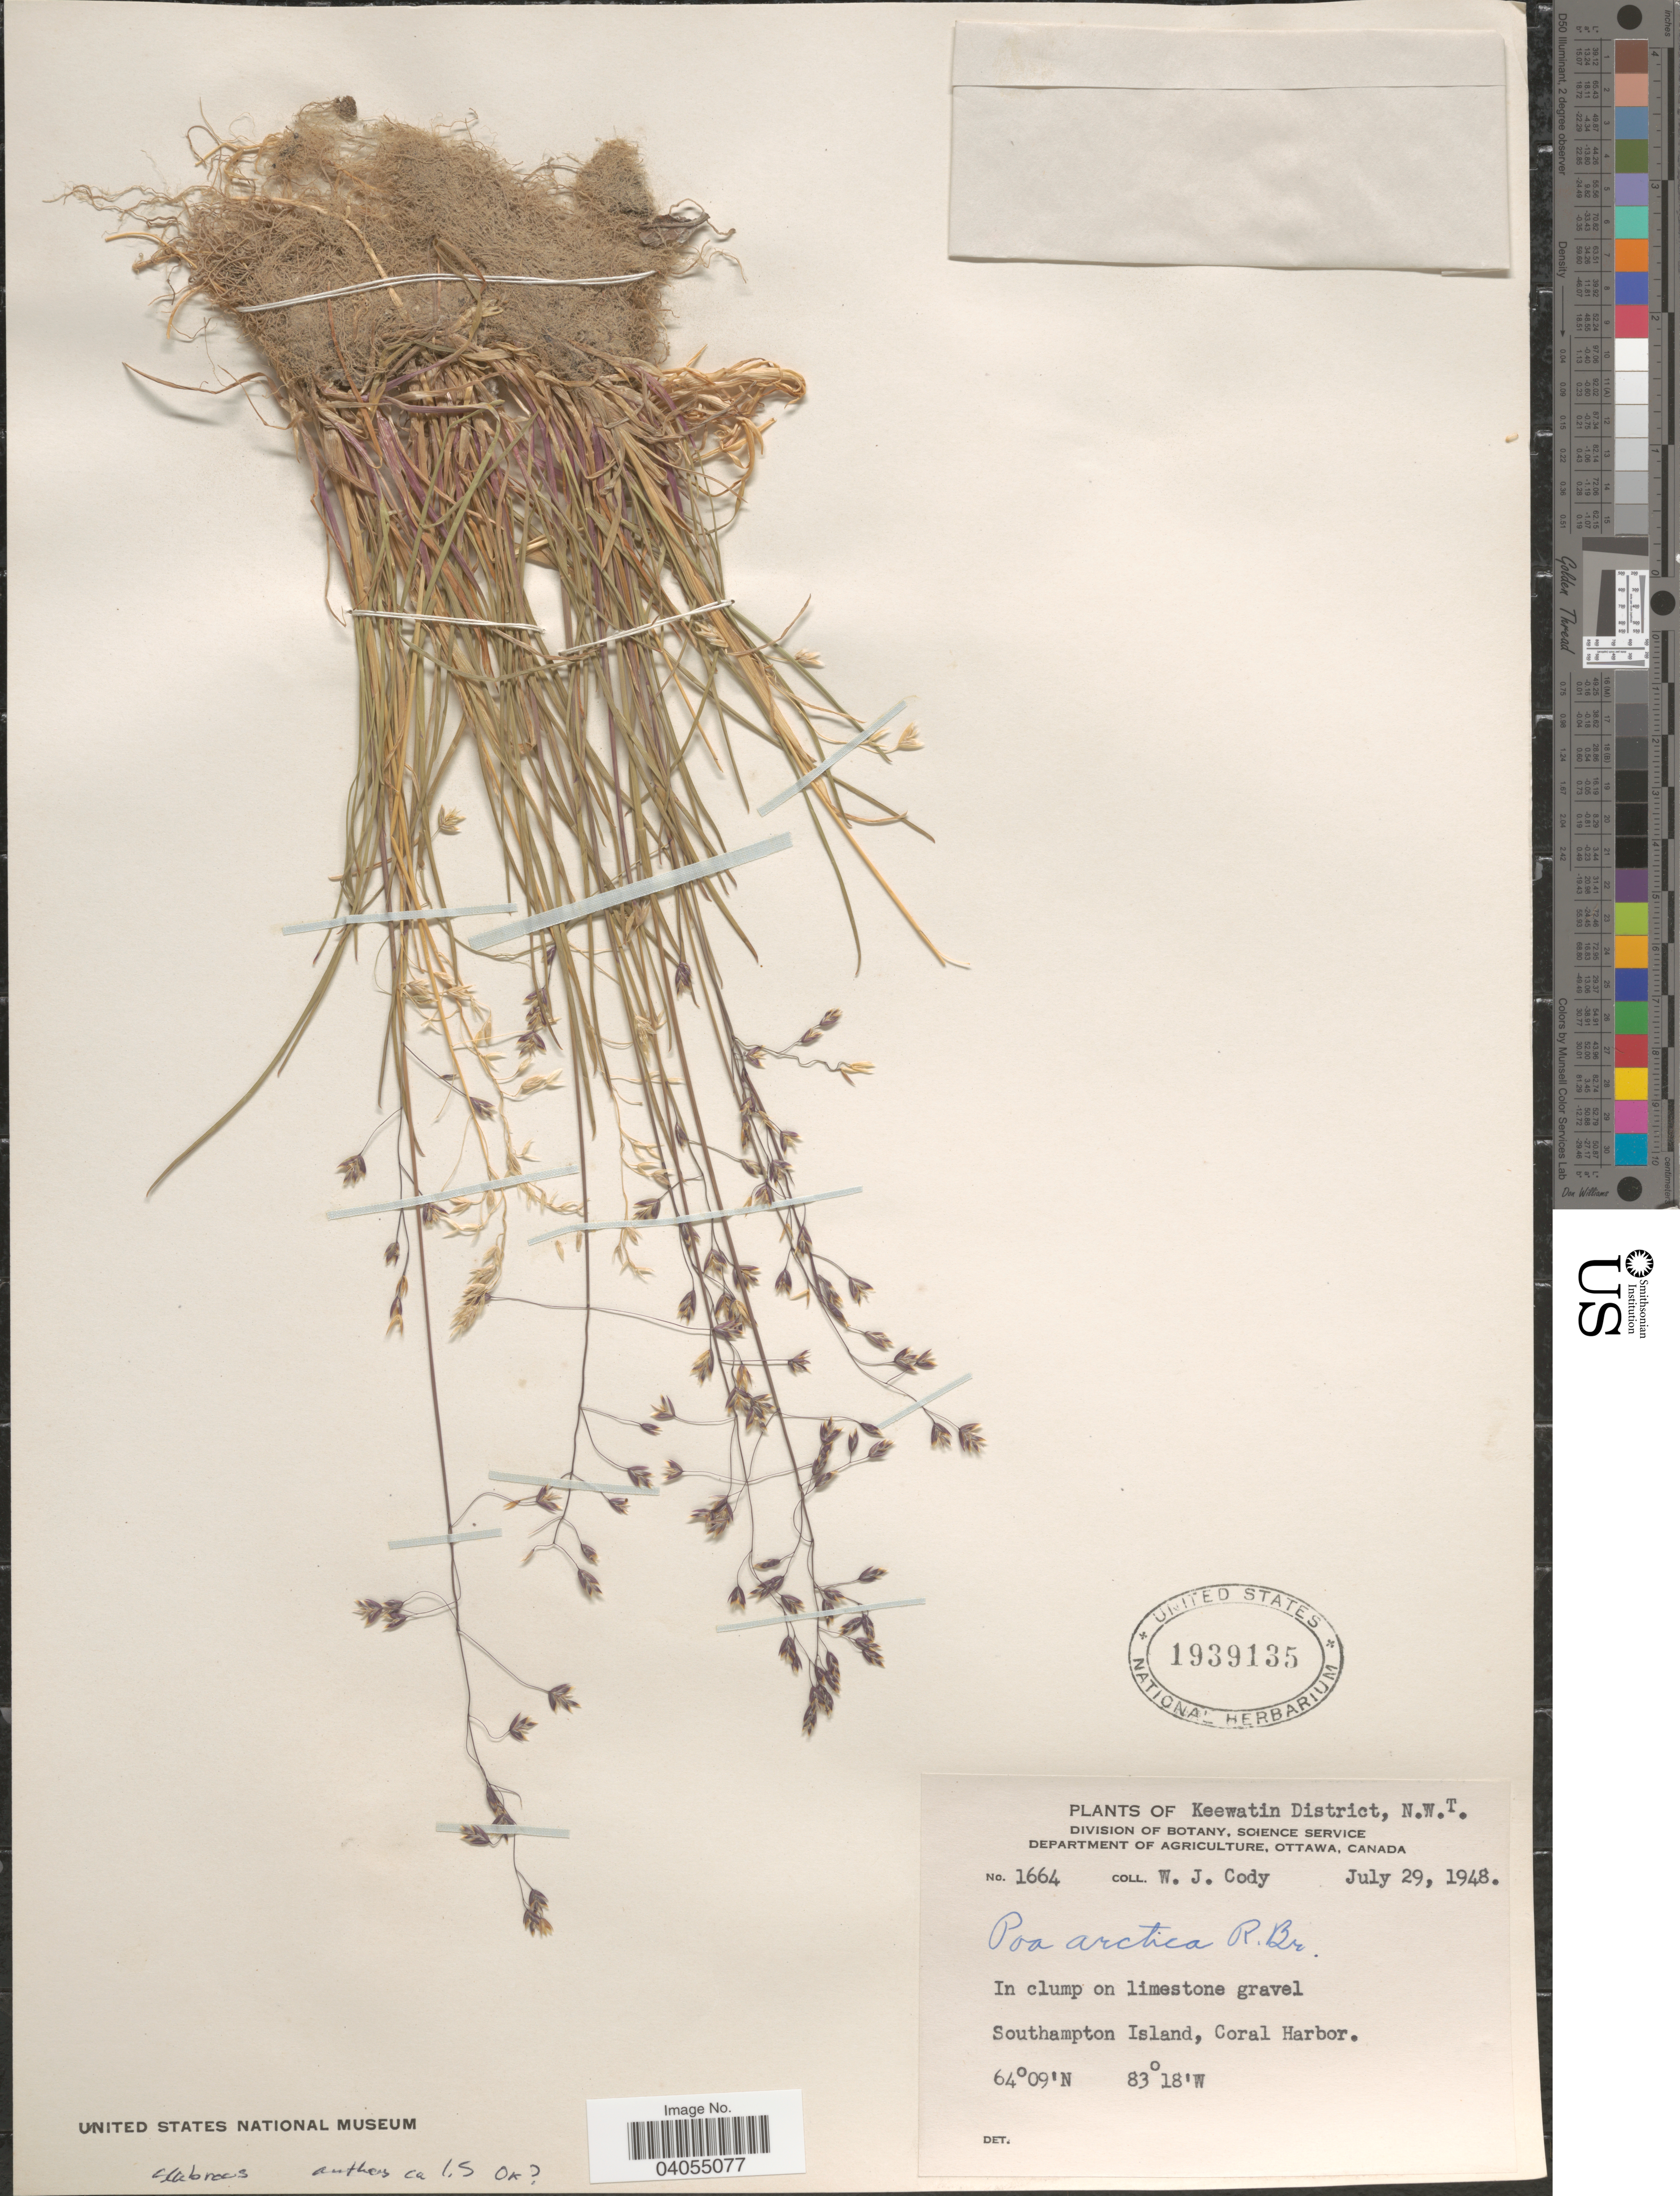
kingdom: Plantae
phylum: Tracheophyta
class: Liliopsida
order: Poales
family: Poaceae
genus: Poa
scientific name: Poa arctica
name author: R. Br.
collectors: W. Cody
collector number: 1664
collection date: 1948-07-29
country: Canada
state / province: Northwest Territories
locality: Keewatin District. Southampton Island, Coral Harbor.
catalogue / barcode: US 1939135